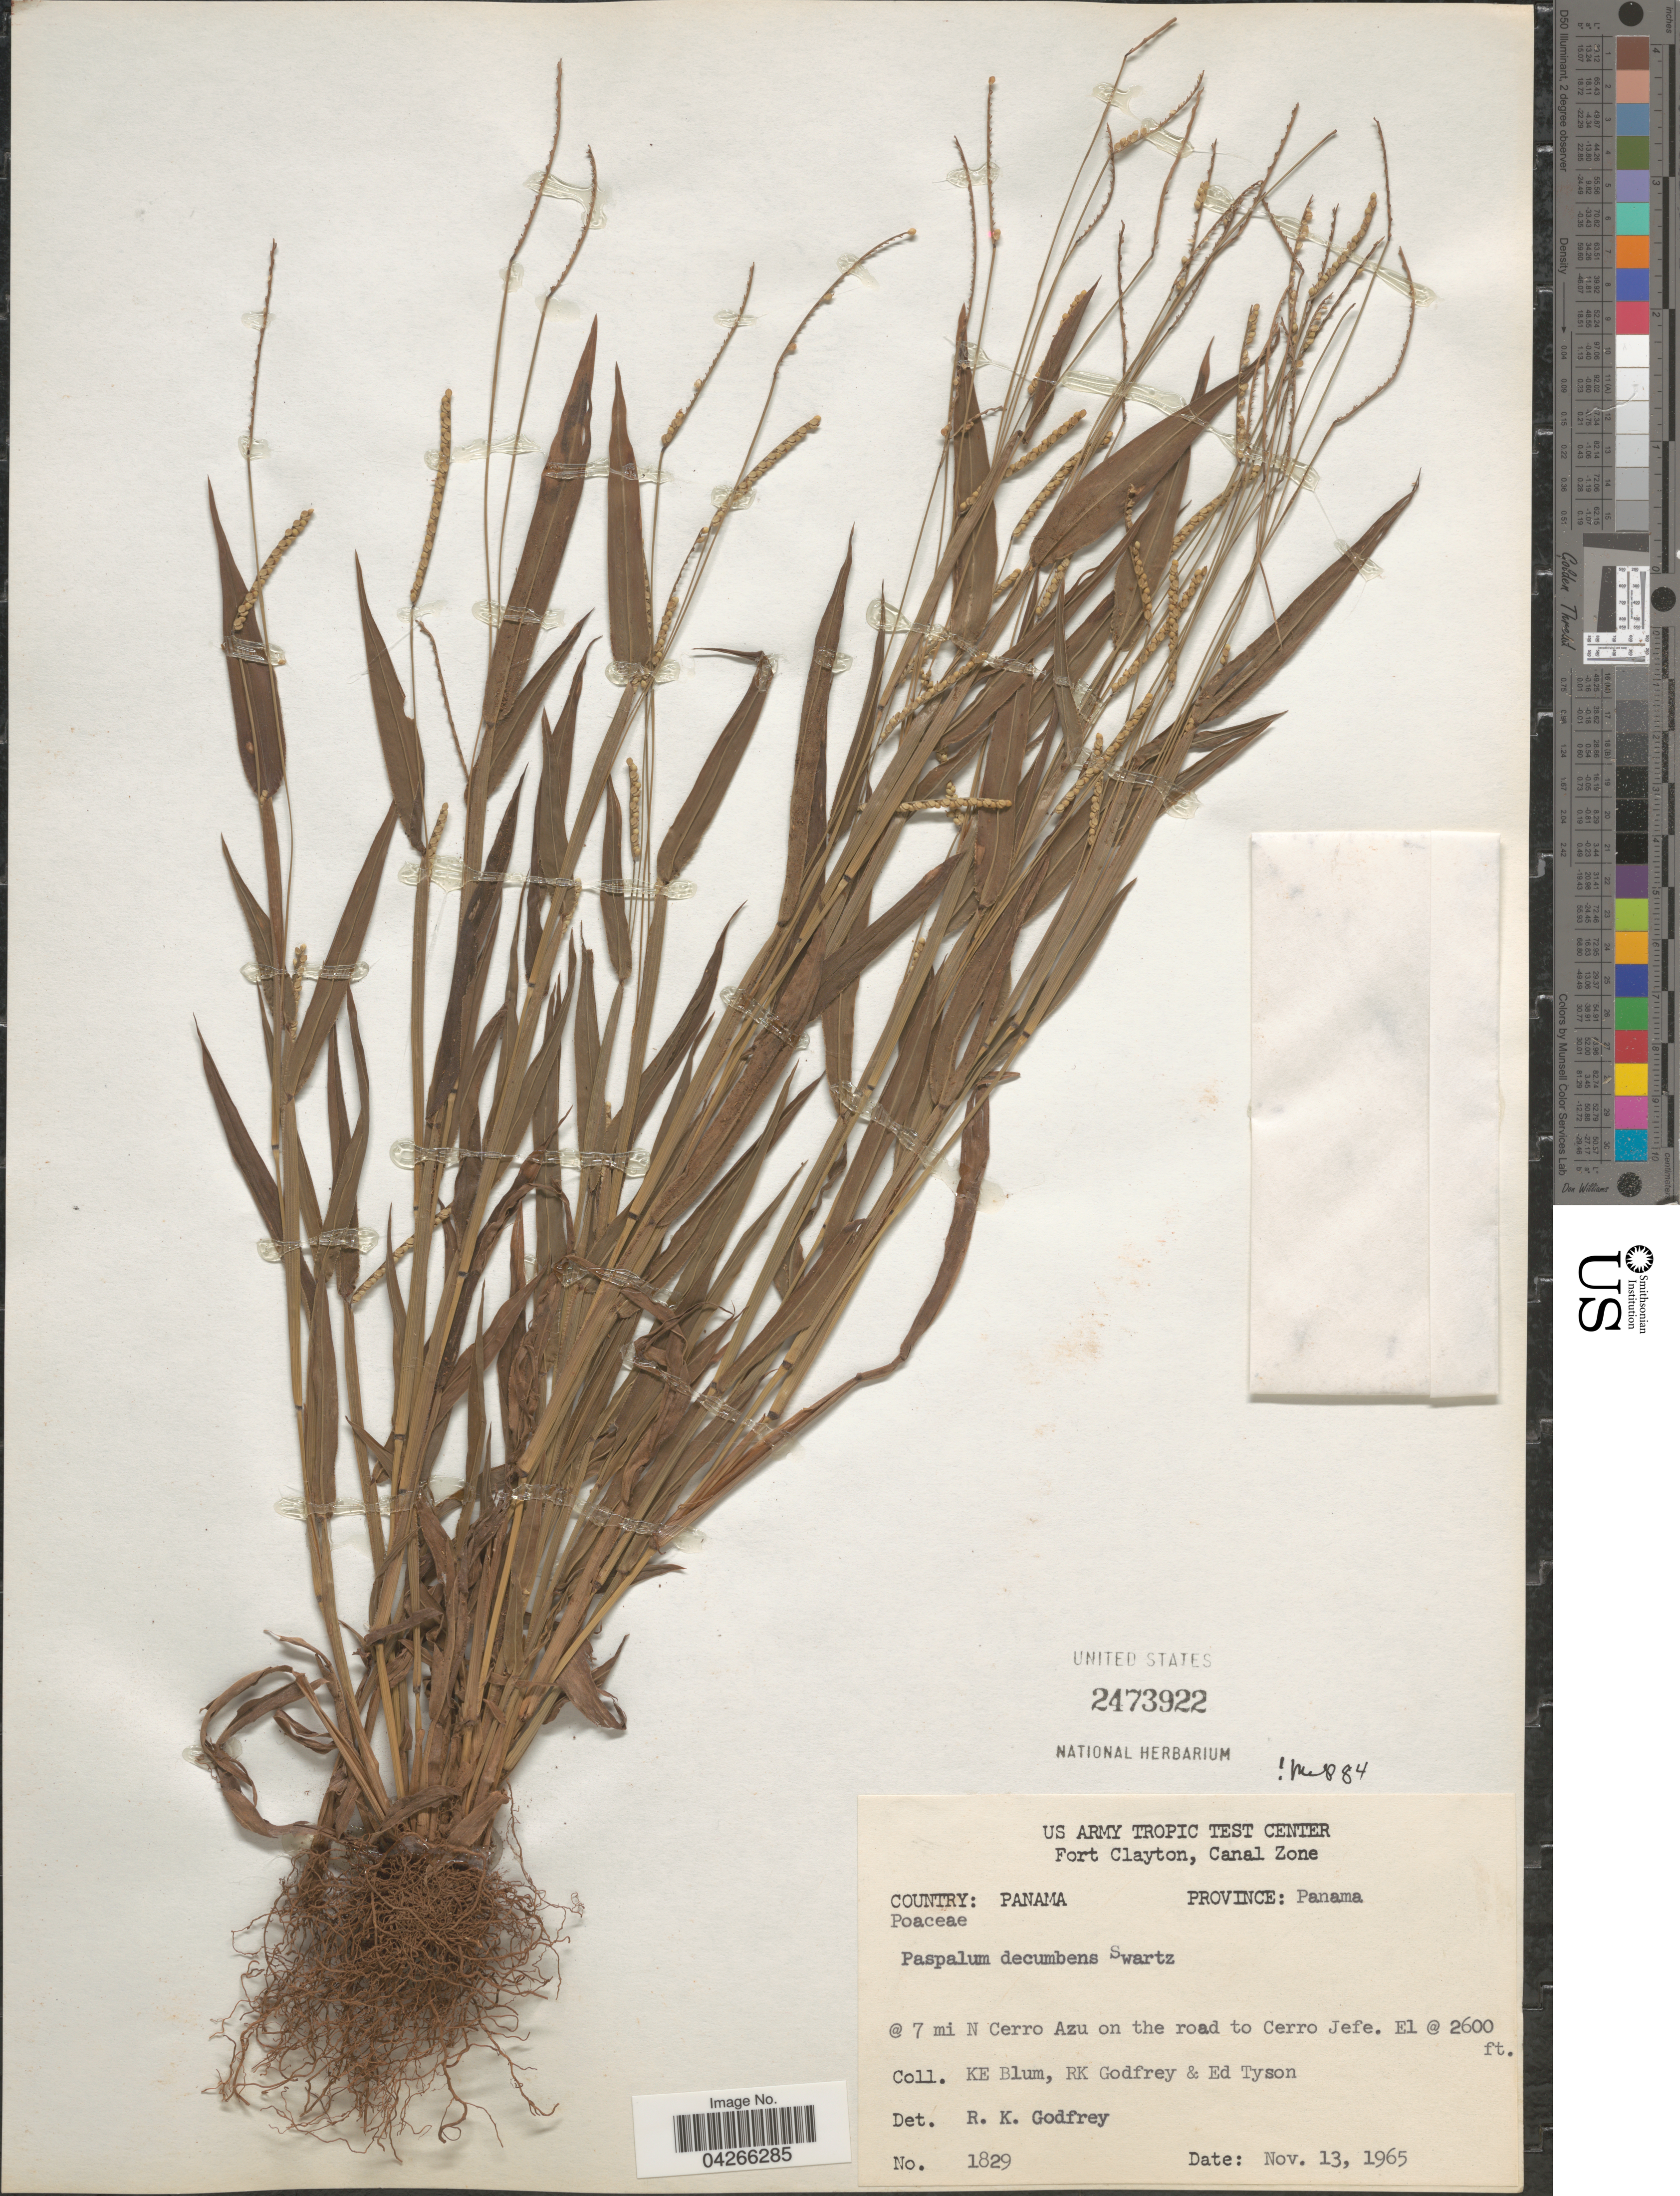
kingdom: Plantae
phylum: Tracheophyta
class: Liliopsida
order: Poales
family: Poaceae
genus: Paspalum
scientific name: Paspalum decumbens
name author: Sw.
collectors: K. E. Blum, R. K. Godfrey & E. L. Tyson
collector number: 1829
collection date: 1965-11-13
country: Panama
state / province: Panamá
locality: Fort Clayton, Canal Zone. @ 7 mi N Cerro Azu on the road to Cerro Jefe.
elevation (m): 792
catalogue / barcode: US 2473922